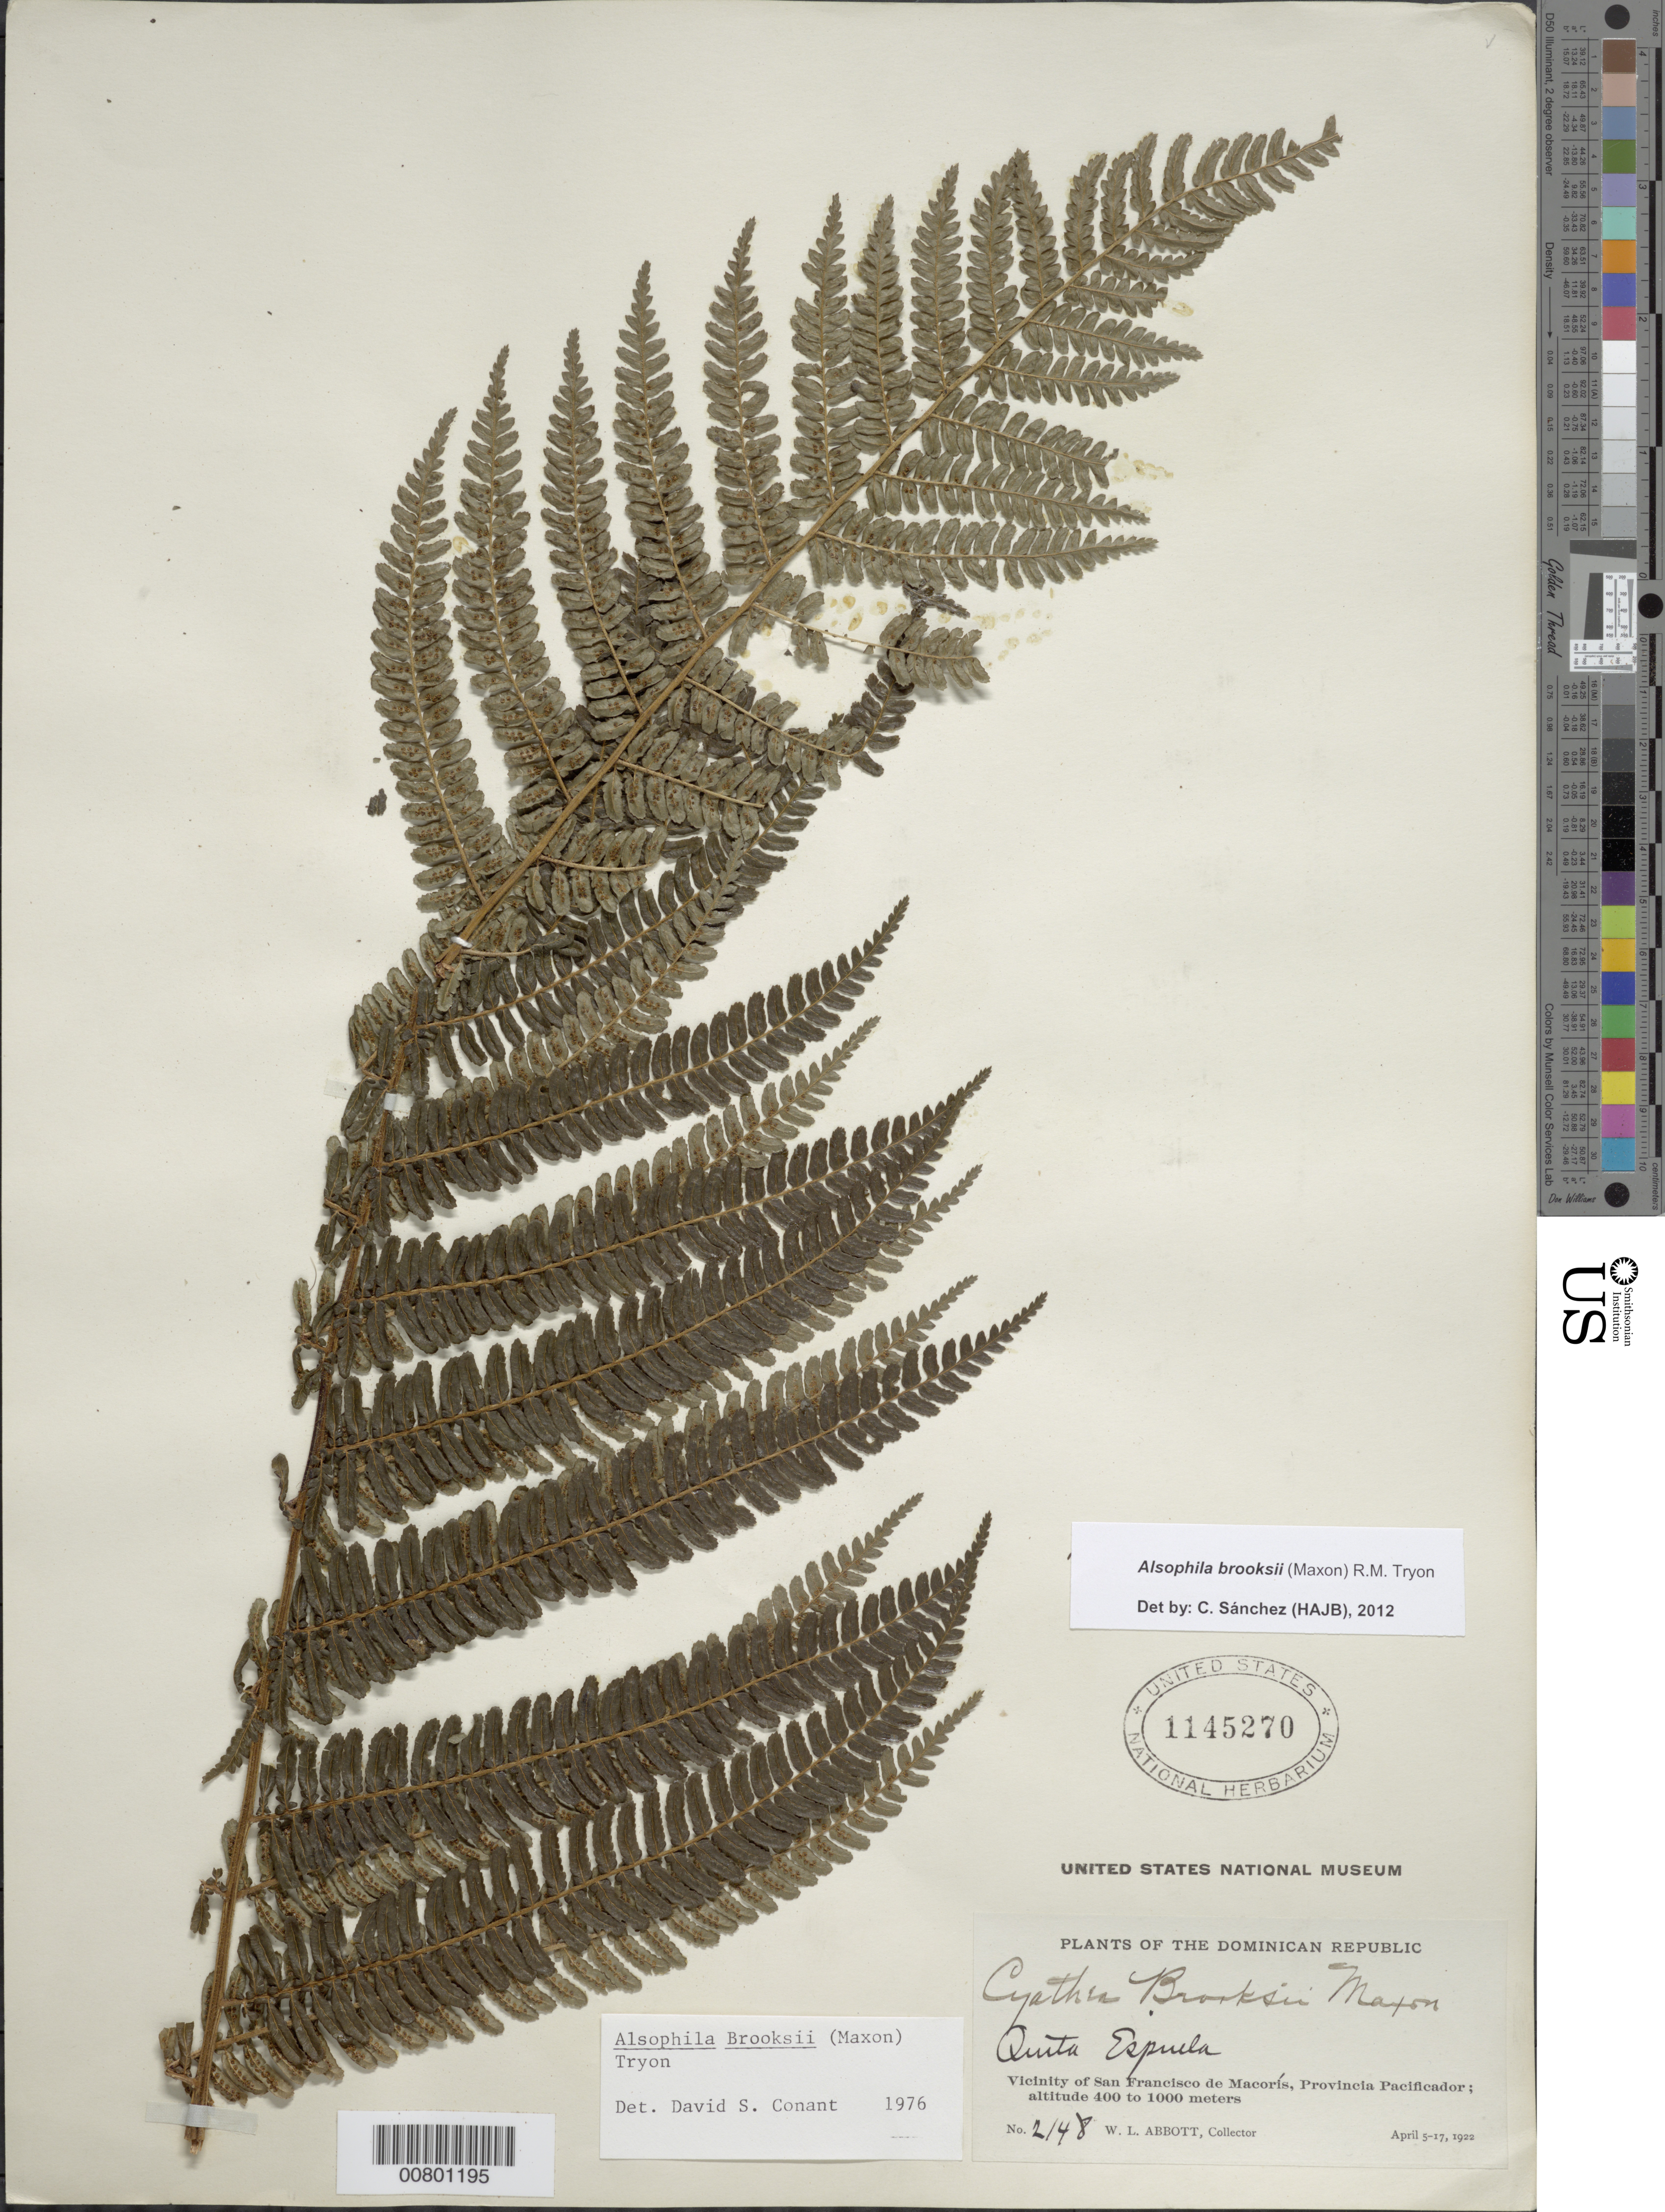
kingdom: Plantae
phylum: Tracheophyta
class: Polypodiopsida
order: Cyatheales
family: Cyatheaceae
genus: Alsophila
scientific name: Alsophila brooksii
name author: (Maxon) R.M. Tryon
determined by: Conant, D. S.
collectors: W. L. Abbott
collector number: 2148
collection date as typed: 05 Apr 1922 to 17 Apr 1922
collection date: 1922-04-05/1922-04-17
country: Dominican Republic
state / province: Duarte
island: Hispaniola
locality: San Francisco de Macorís vicinity, Quita Espuela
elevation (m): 400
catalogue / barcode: US 1145270